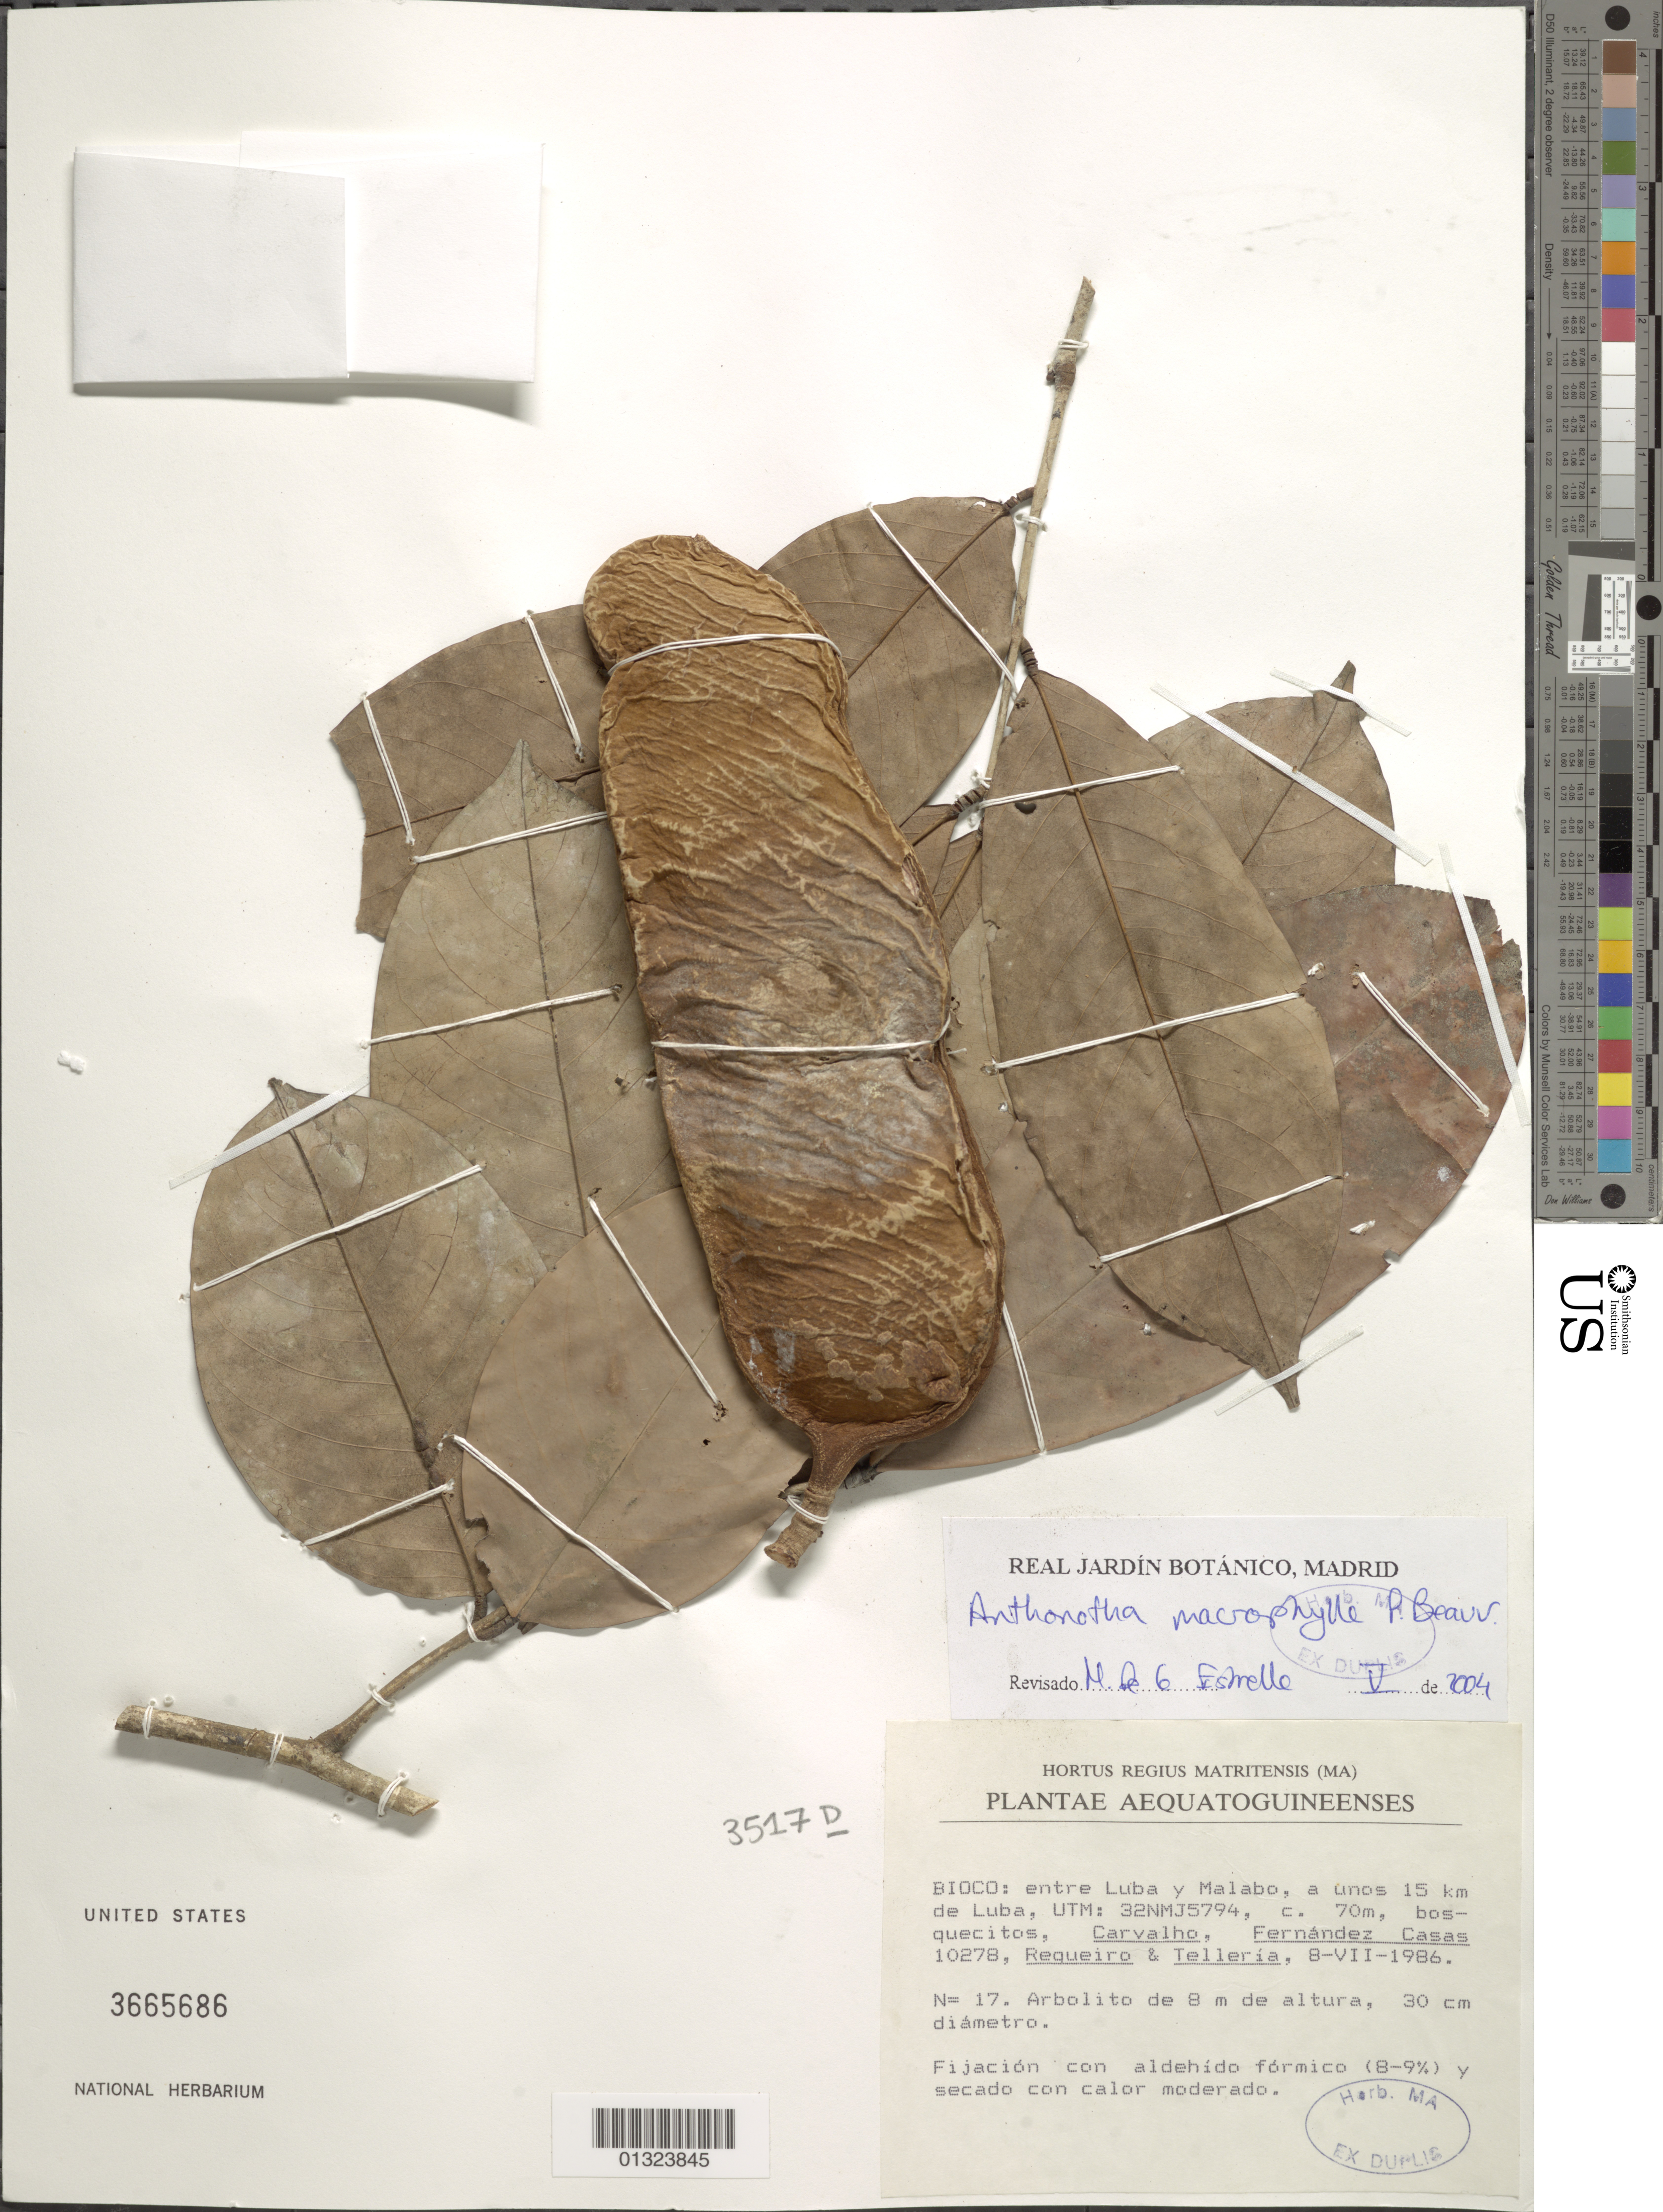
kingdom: Plantae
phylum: Tracheophyta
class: Magnoliopsida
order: Fabales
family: Fabaceae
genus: Anthonotha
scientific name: Anthonotha macrophylla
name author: P. Beauv.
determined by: de la Estrella, M.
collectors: Carvalho, --, F. J. Fernández Casas, A. Regueiro & T. Telleria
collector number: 10278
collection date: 1986-07-08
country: Equatorial Guinea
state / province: Bioko Sur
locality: Entre Malabo y Luba, a unos 15 km de Luba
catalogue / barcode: US 3665686